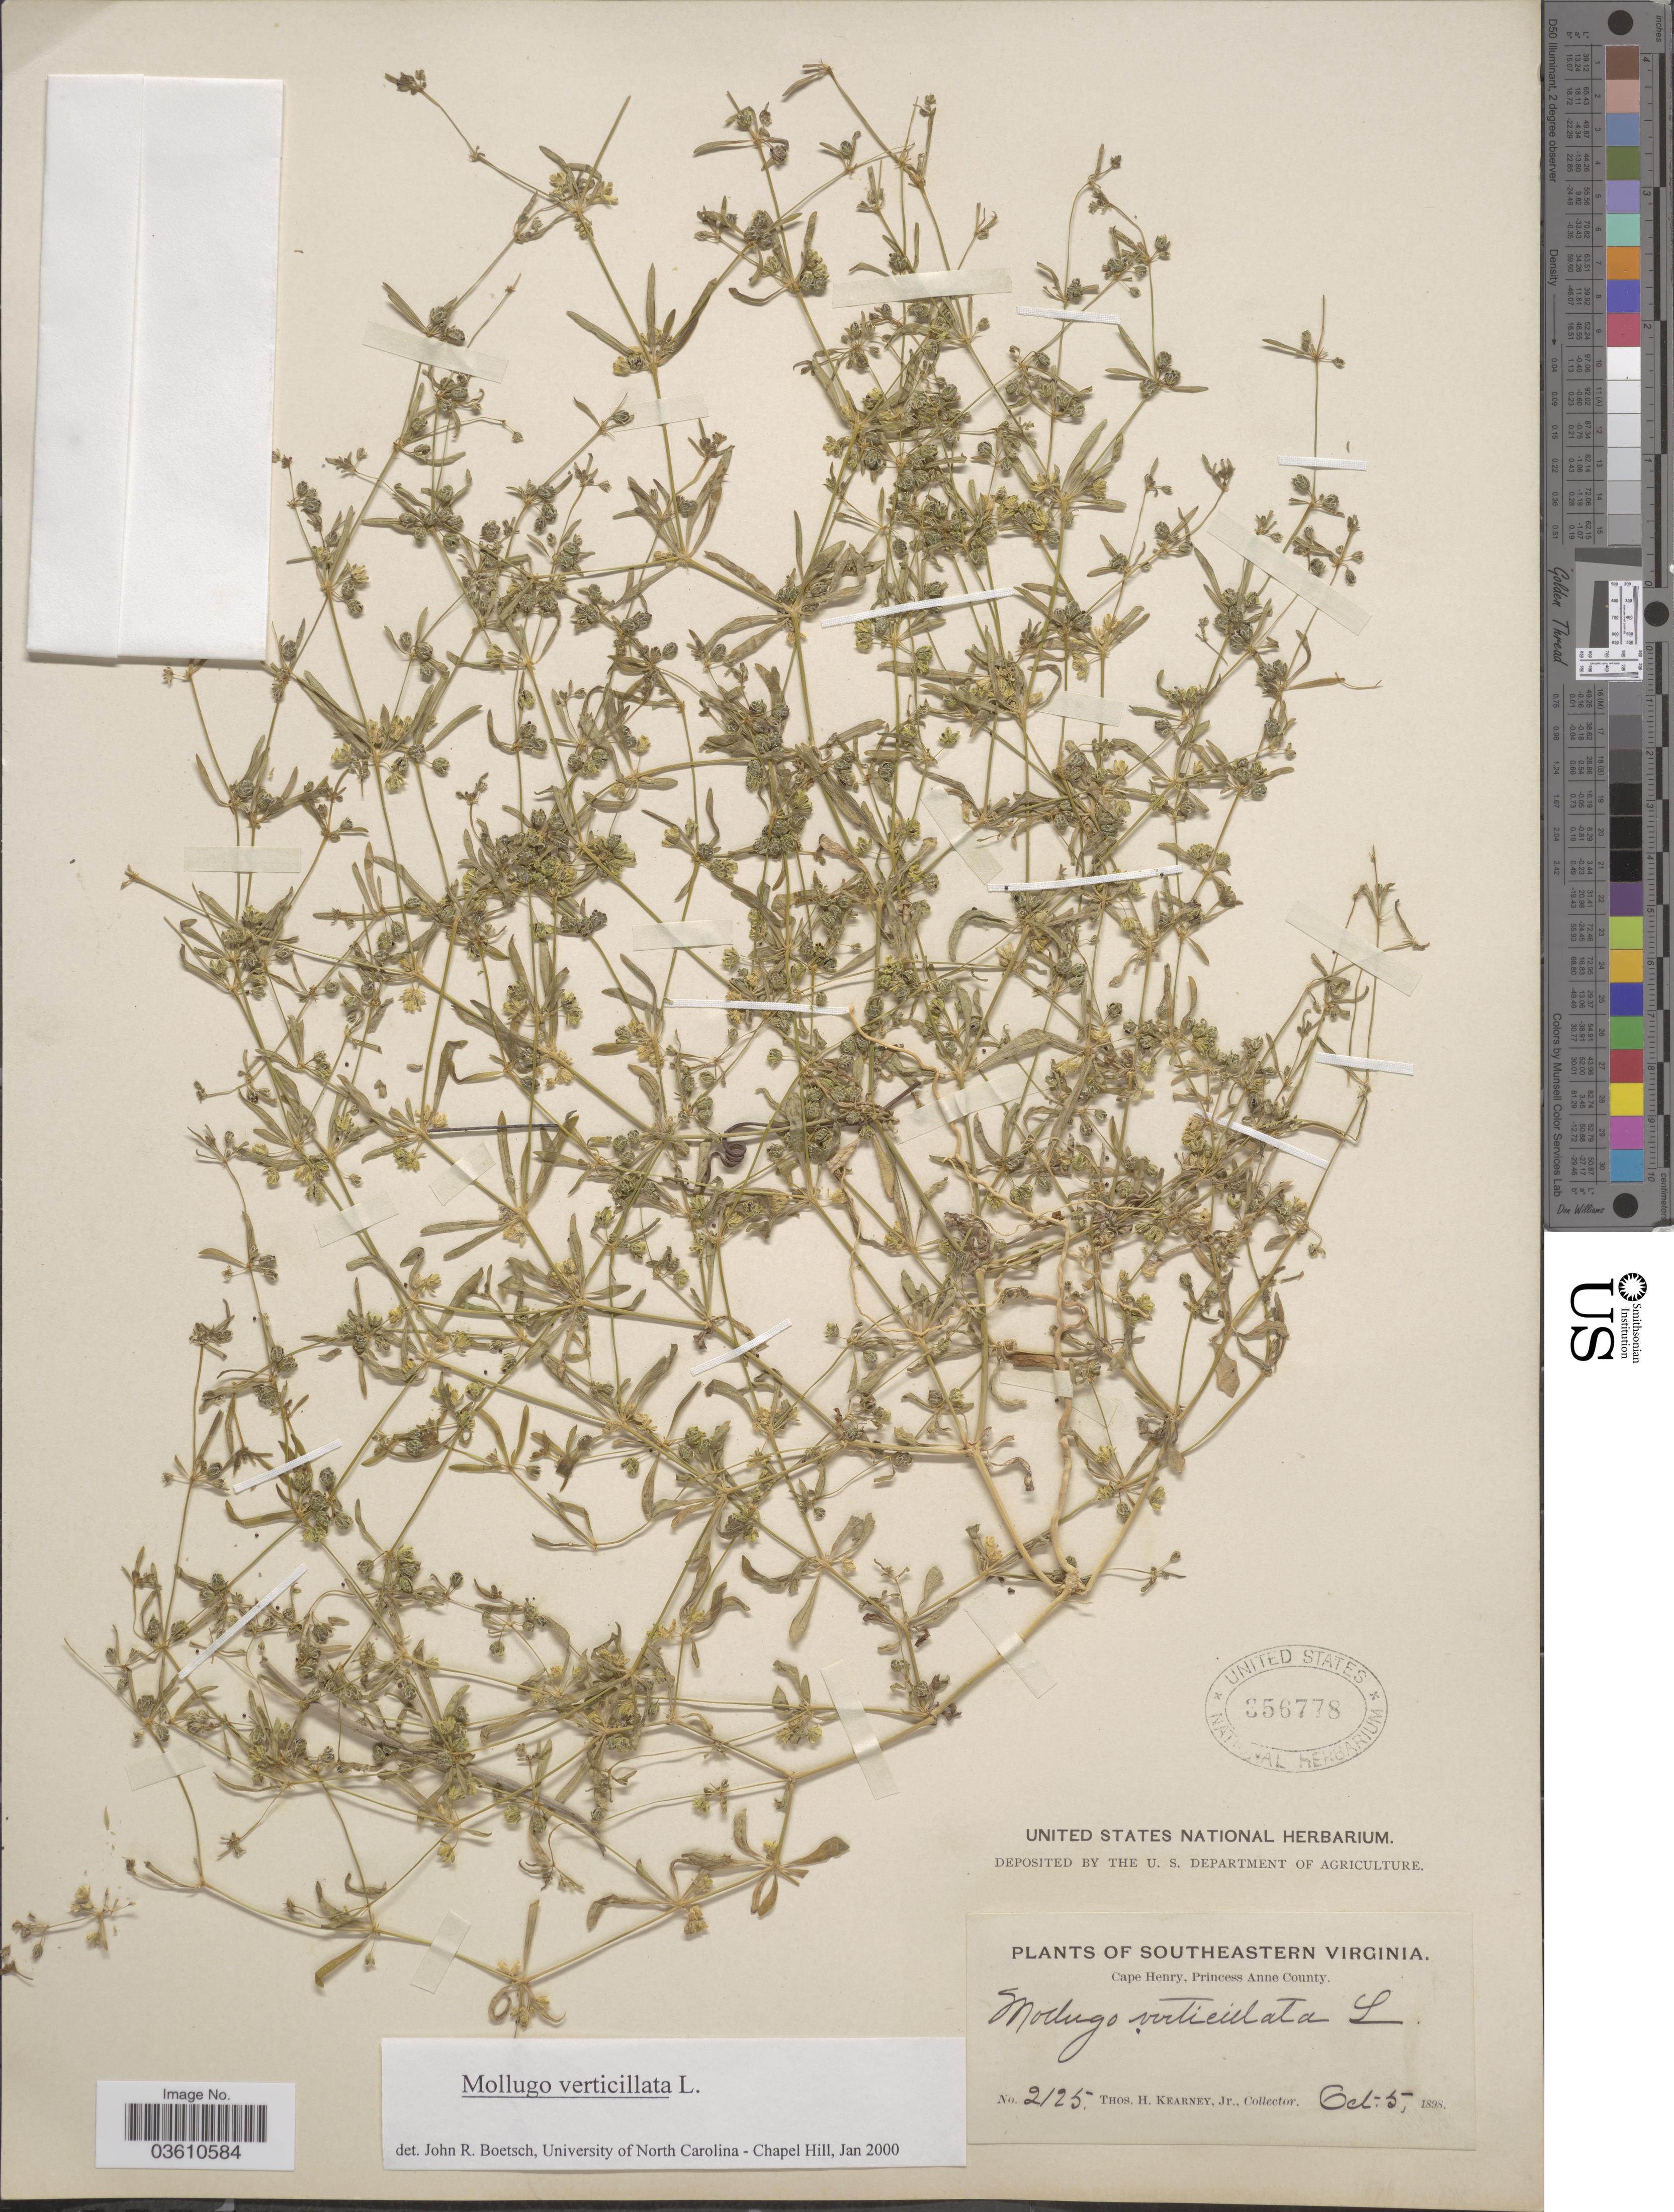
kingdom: Plantae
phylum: Tracheophyta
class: Magnoliopsida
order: Caryophyllales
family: Molluginaceae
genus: Mollugo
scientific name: Mollugo verticillata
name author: L.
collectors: T. H. Kearney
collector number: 2125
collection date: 1898-10-05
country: United States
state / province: Virginia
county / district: City of Virginia Beach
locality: Southeastern Virginia. Cape Henry, Princess Anne (=historic county name) County.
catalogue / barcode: US 356778